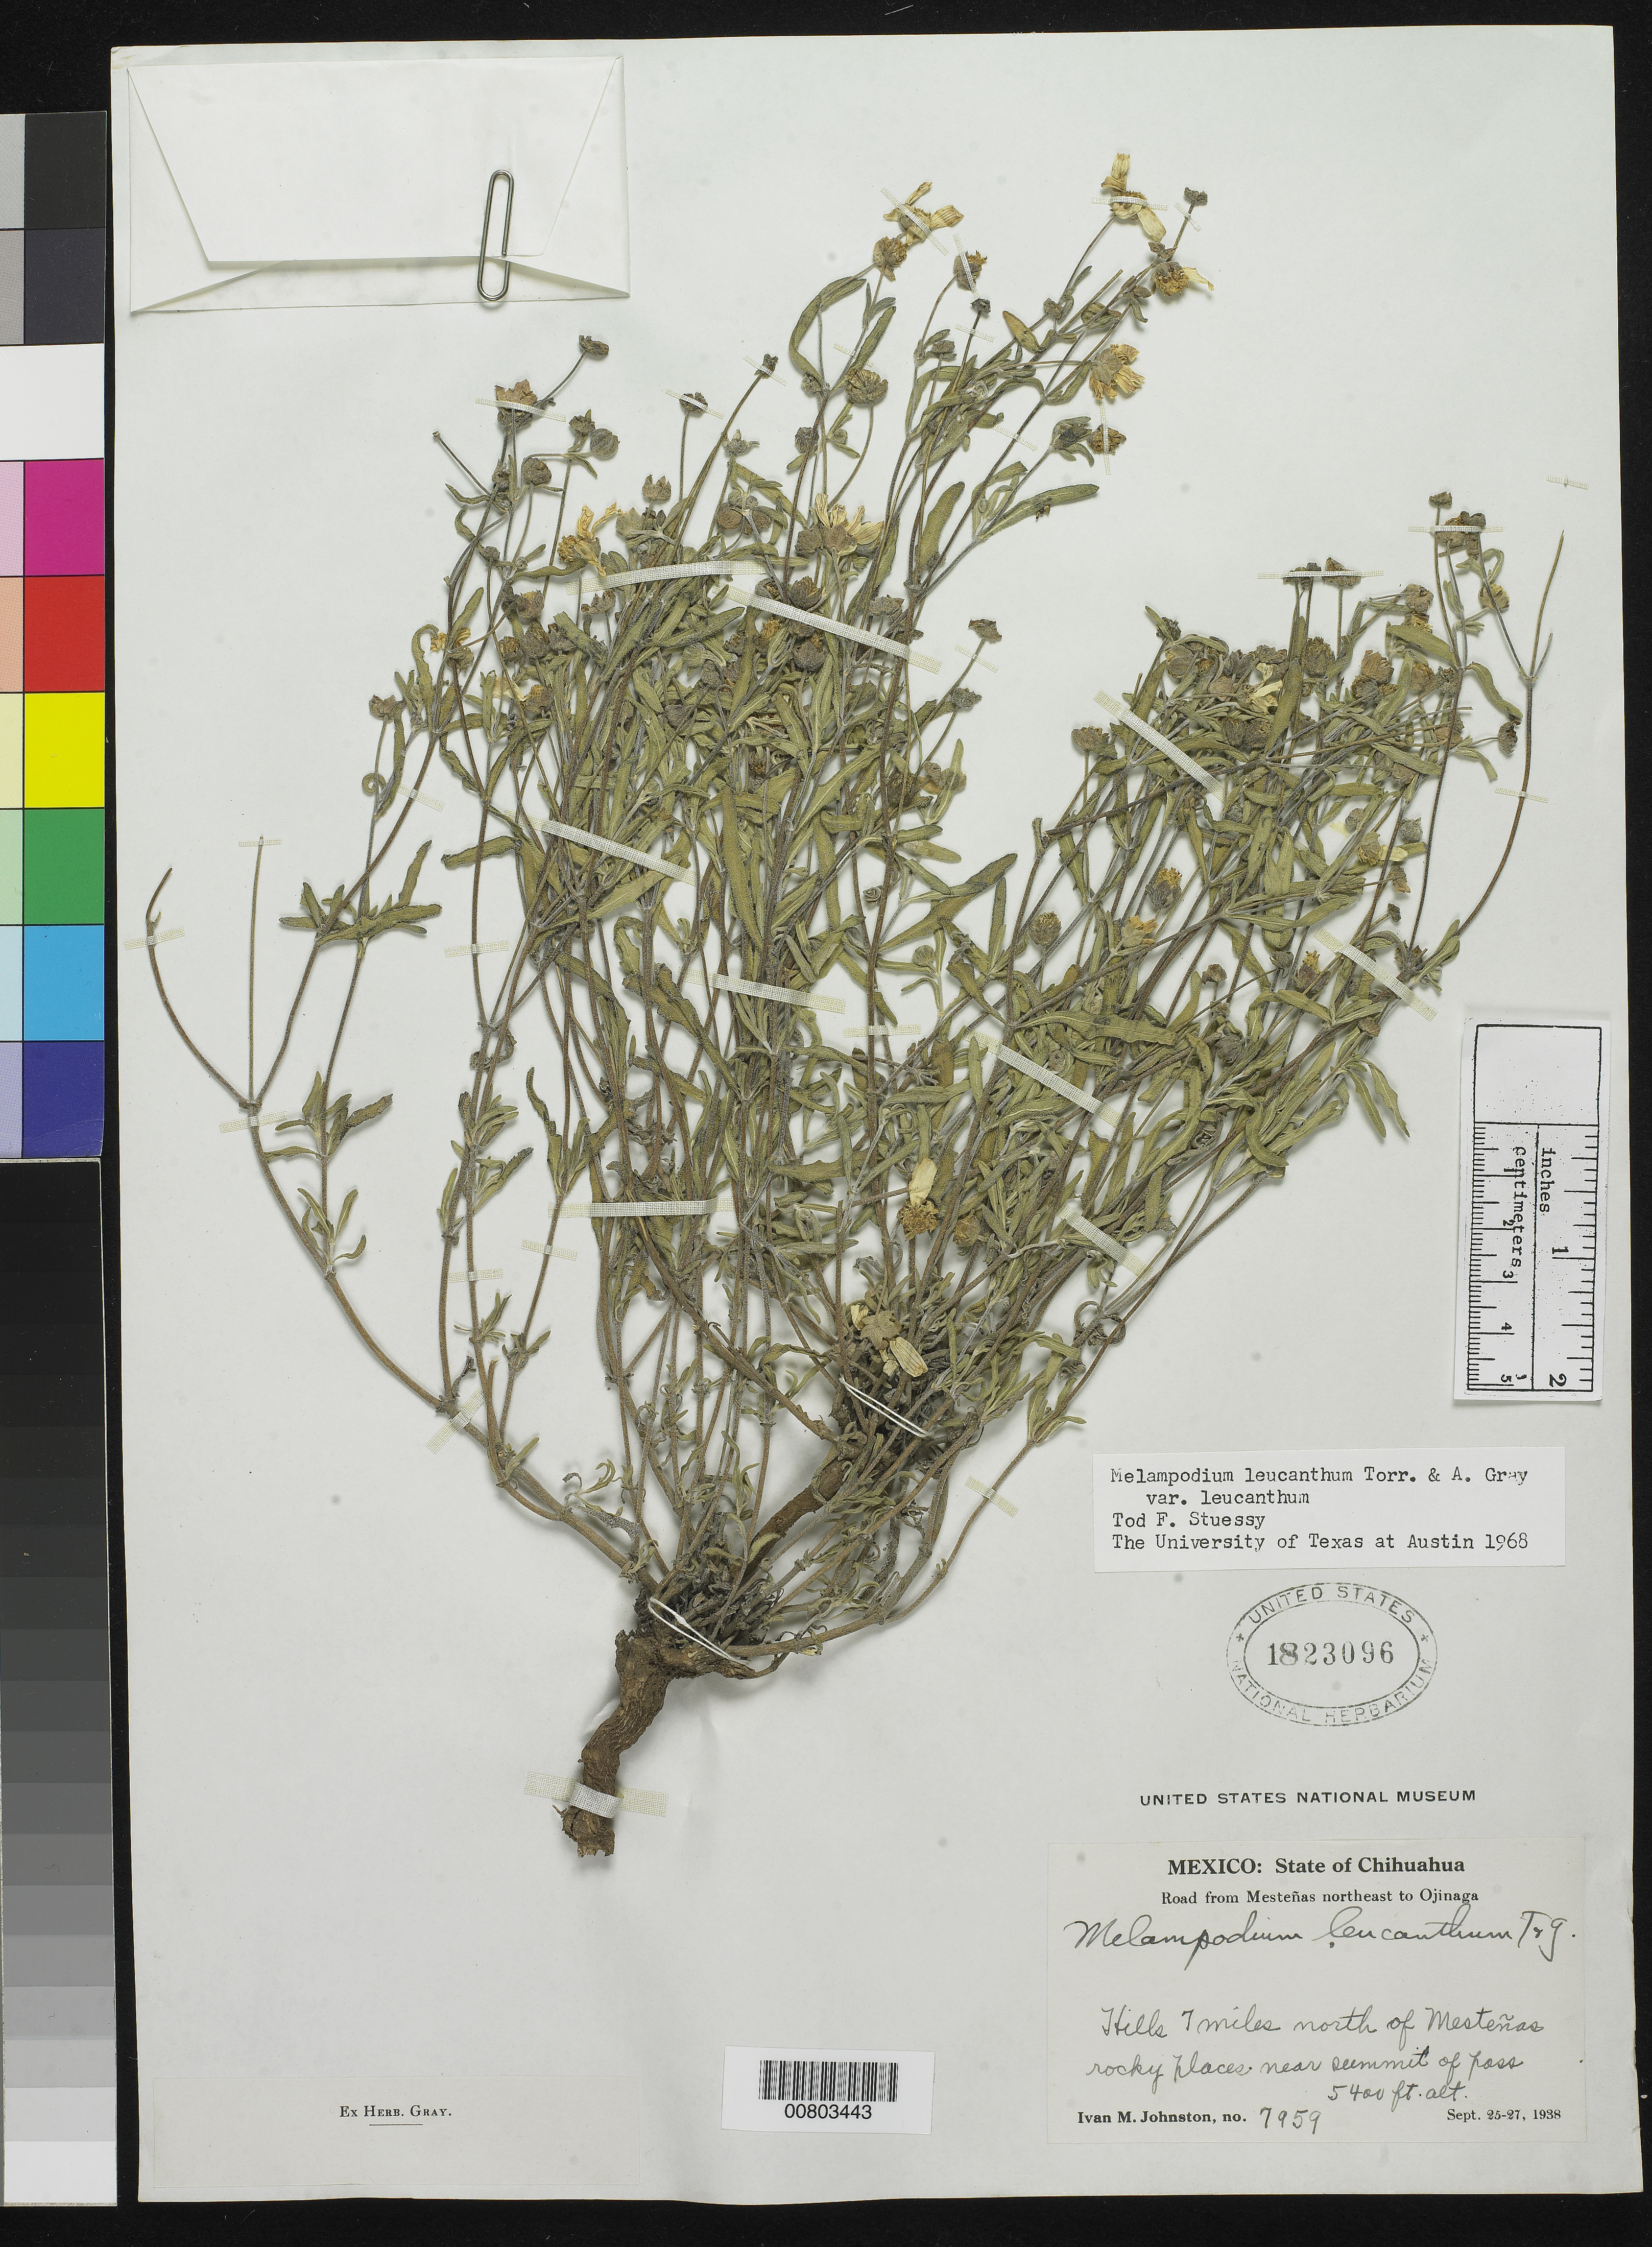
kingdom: Plantae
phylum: Tracheophyta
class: Magnoliopsida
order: Asterales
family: Asteraceae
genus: Melampodium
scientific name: Melampodium leucanthum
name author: Torr. & A. Gray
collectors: I.M. Johnston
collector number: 7959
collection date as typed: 25 Sep 1938 to 27 Sep 1938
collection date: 1938-09-25/1938-09-27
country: Mexico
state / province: Chihuahua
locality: Hills 7 miles north of Mesteñas. Road from Mesteñas northeast to Ojinaga, Chihuahua.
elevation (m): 1646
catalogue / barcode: US 1823096